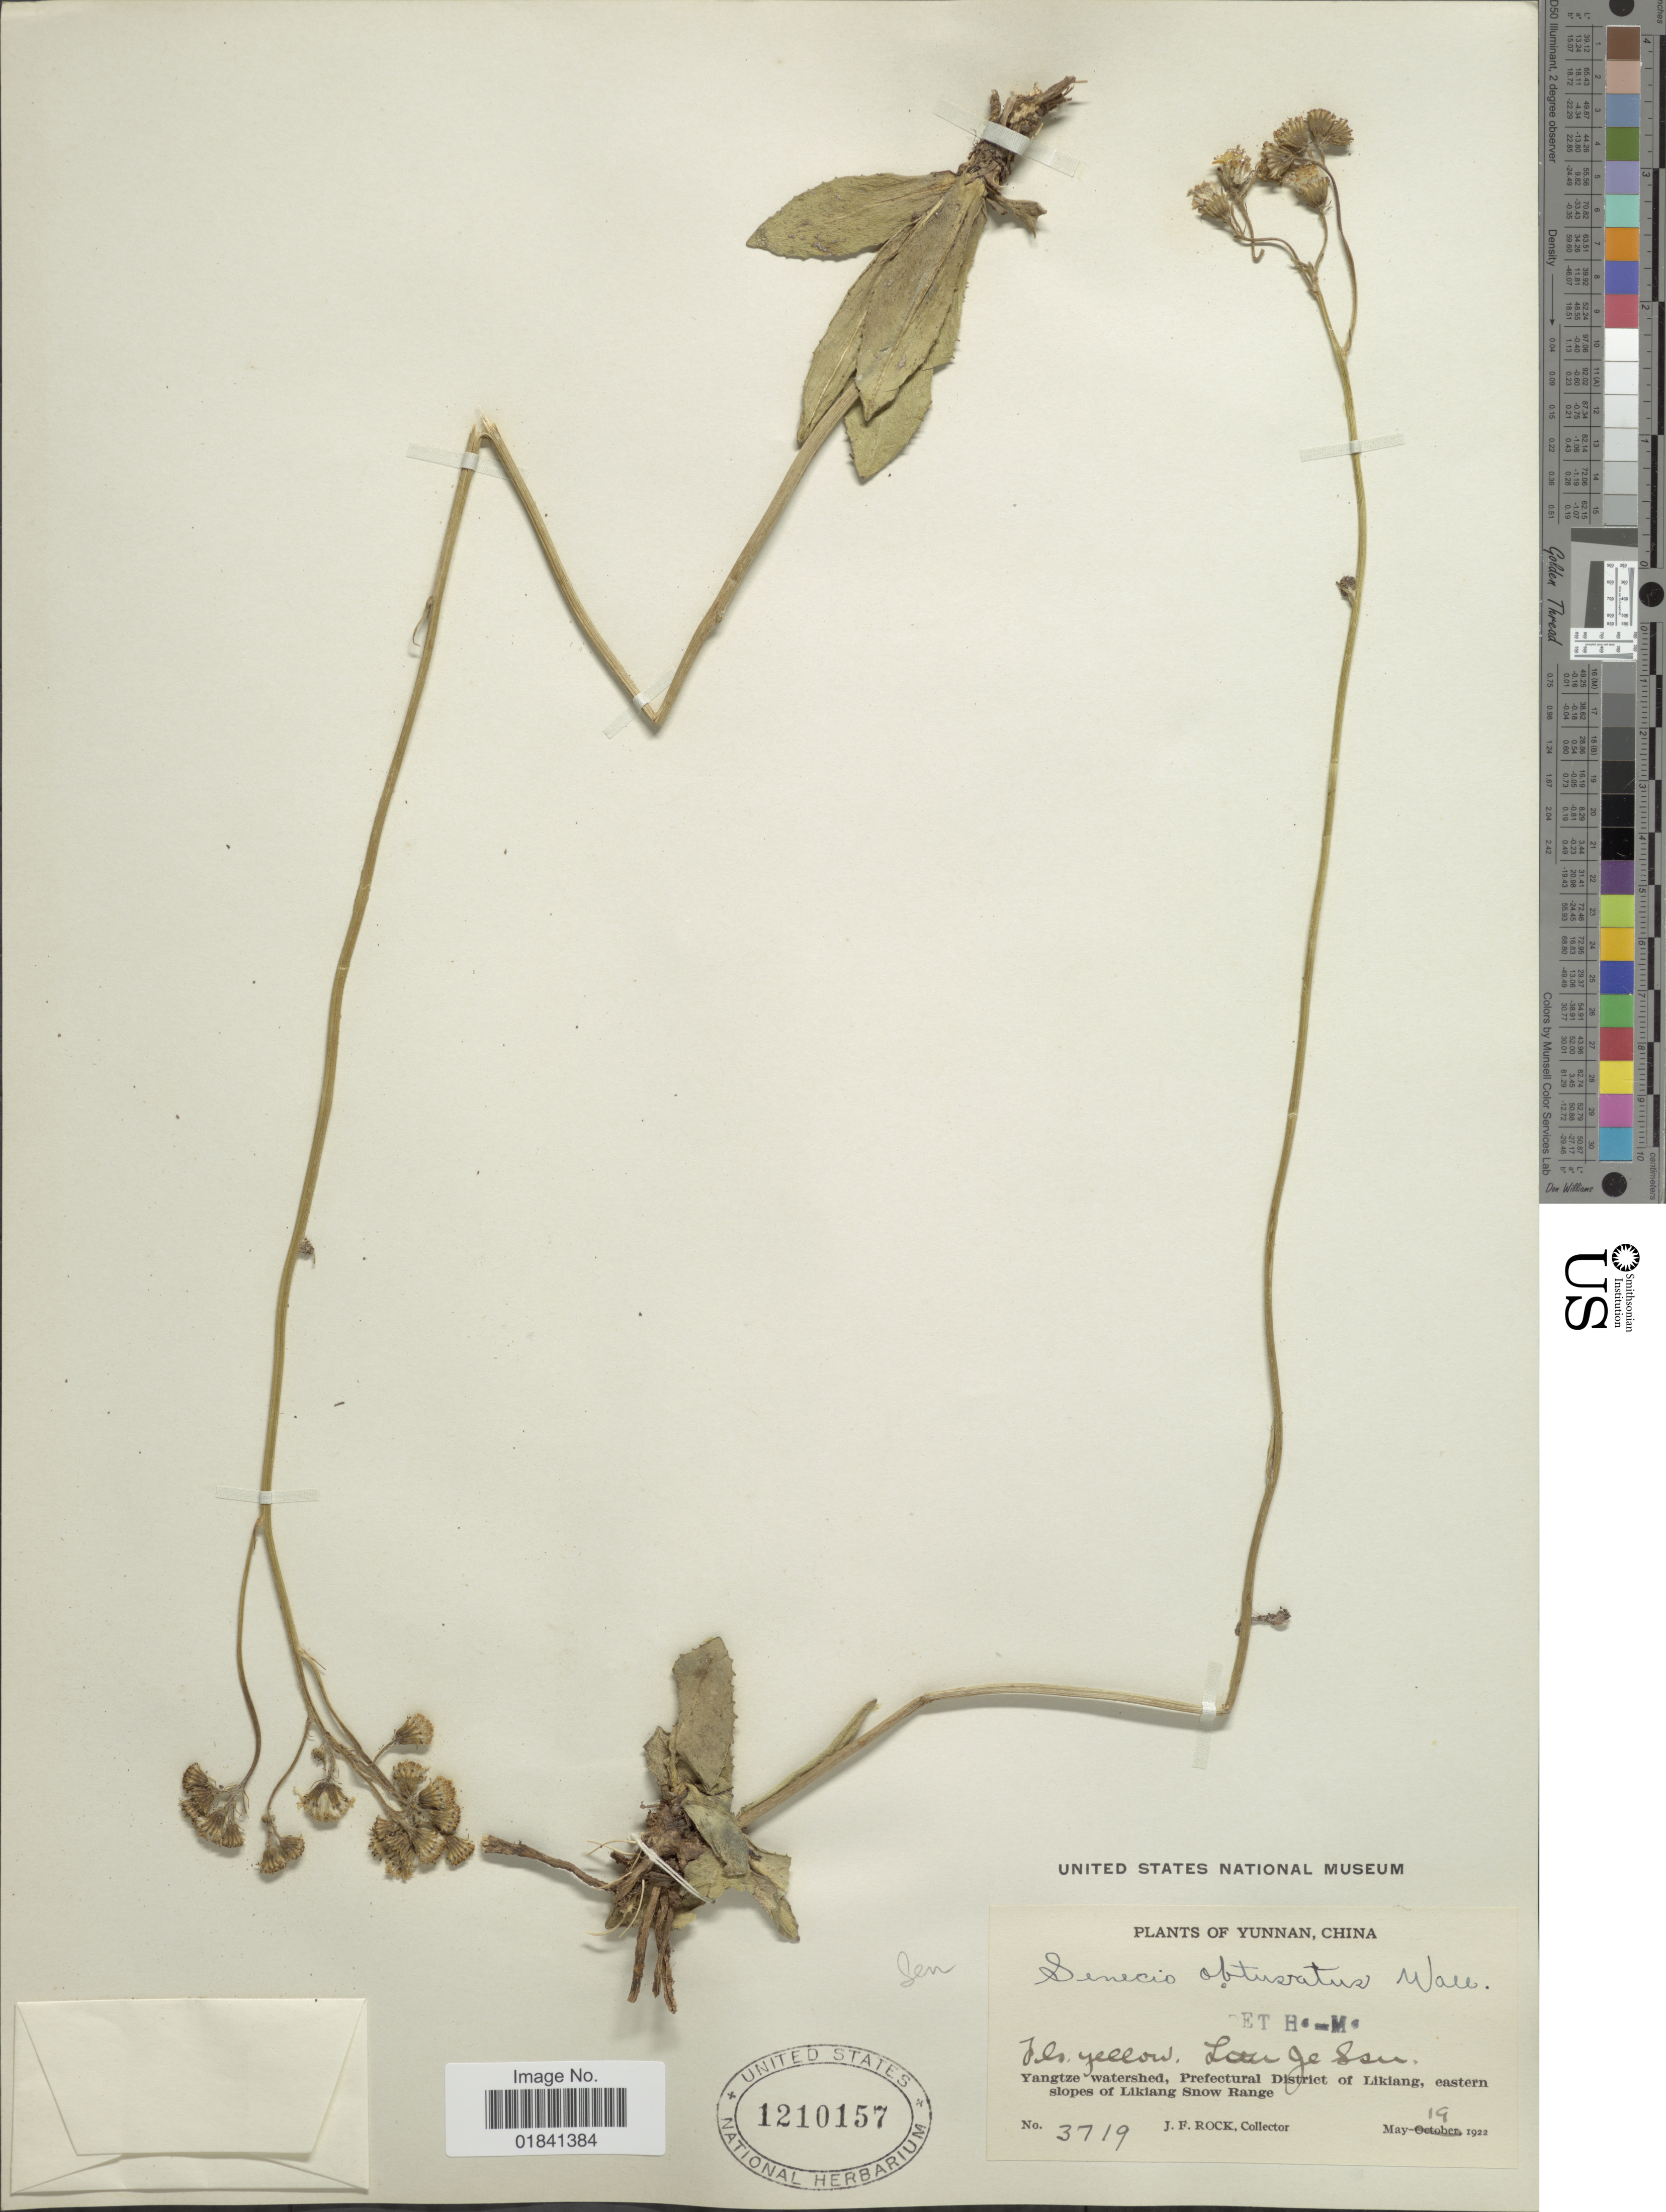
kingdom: Plantae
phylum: Tracheophyta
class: Magnoliopsida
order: Asterales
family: Asteraceae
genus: Senecio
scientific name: Senecio obtusatus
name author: Banks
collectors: J. Rock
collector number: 3719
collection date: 1922-05-19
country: China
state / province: Yunnan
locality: Yangtze watershed, Prefectural District of Likiang, eastern slopes of Likiang Snow Range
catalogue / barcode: US 1210157